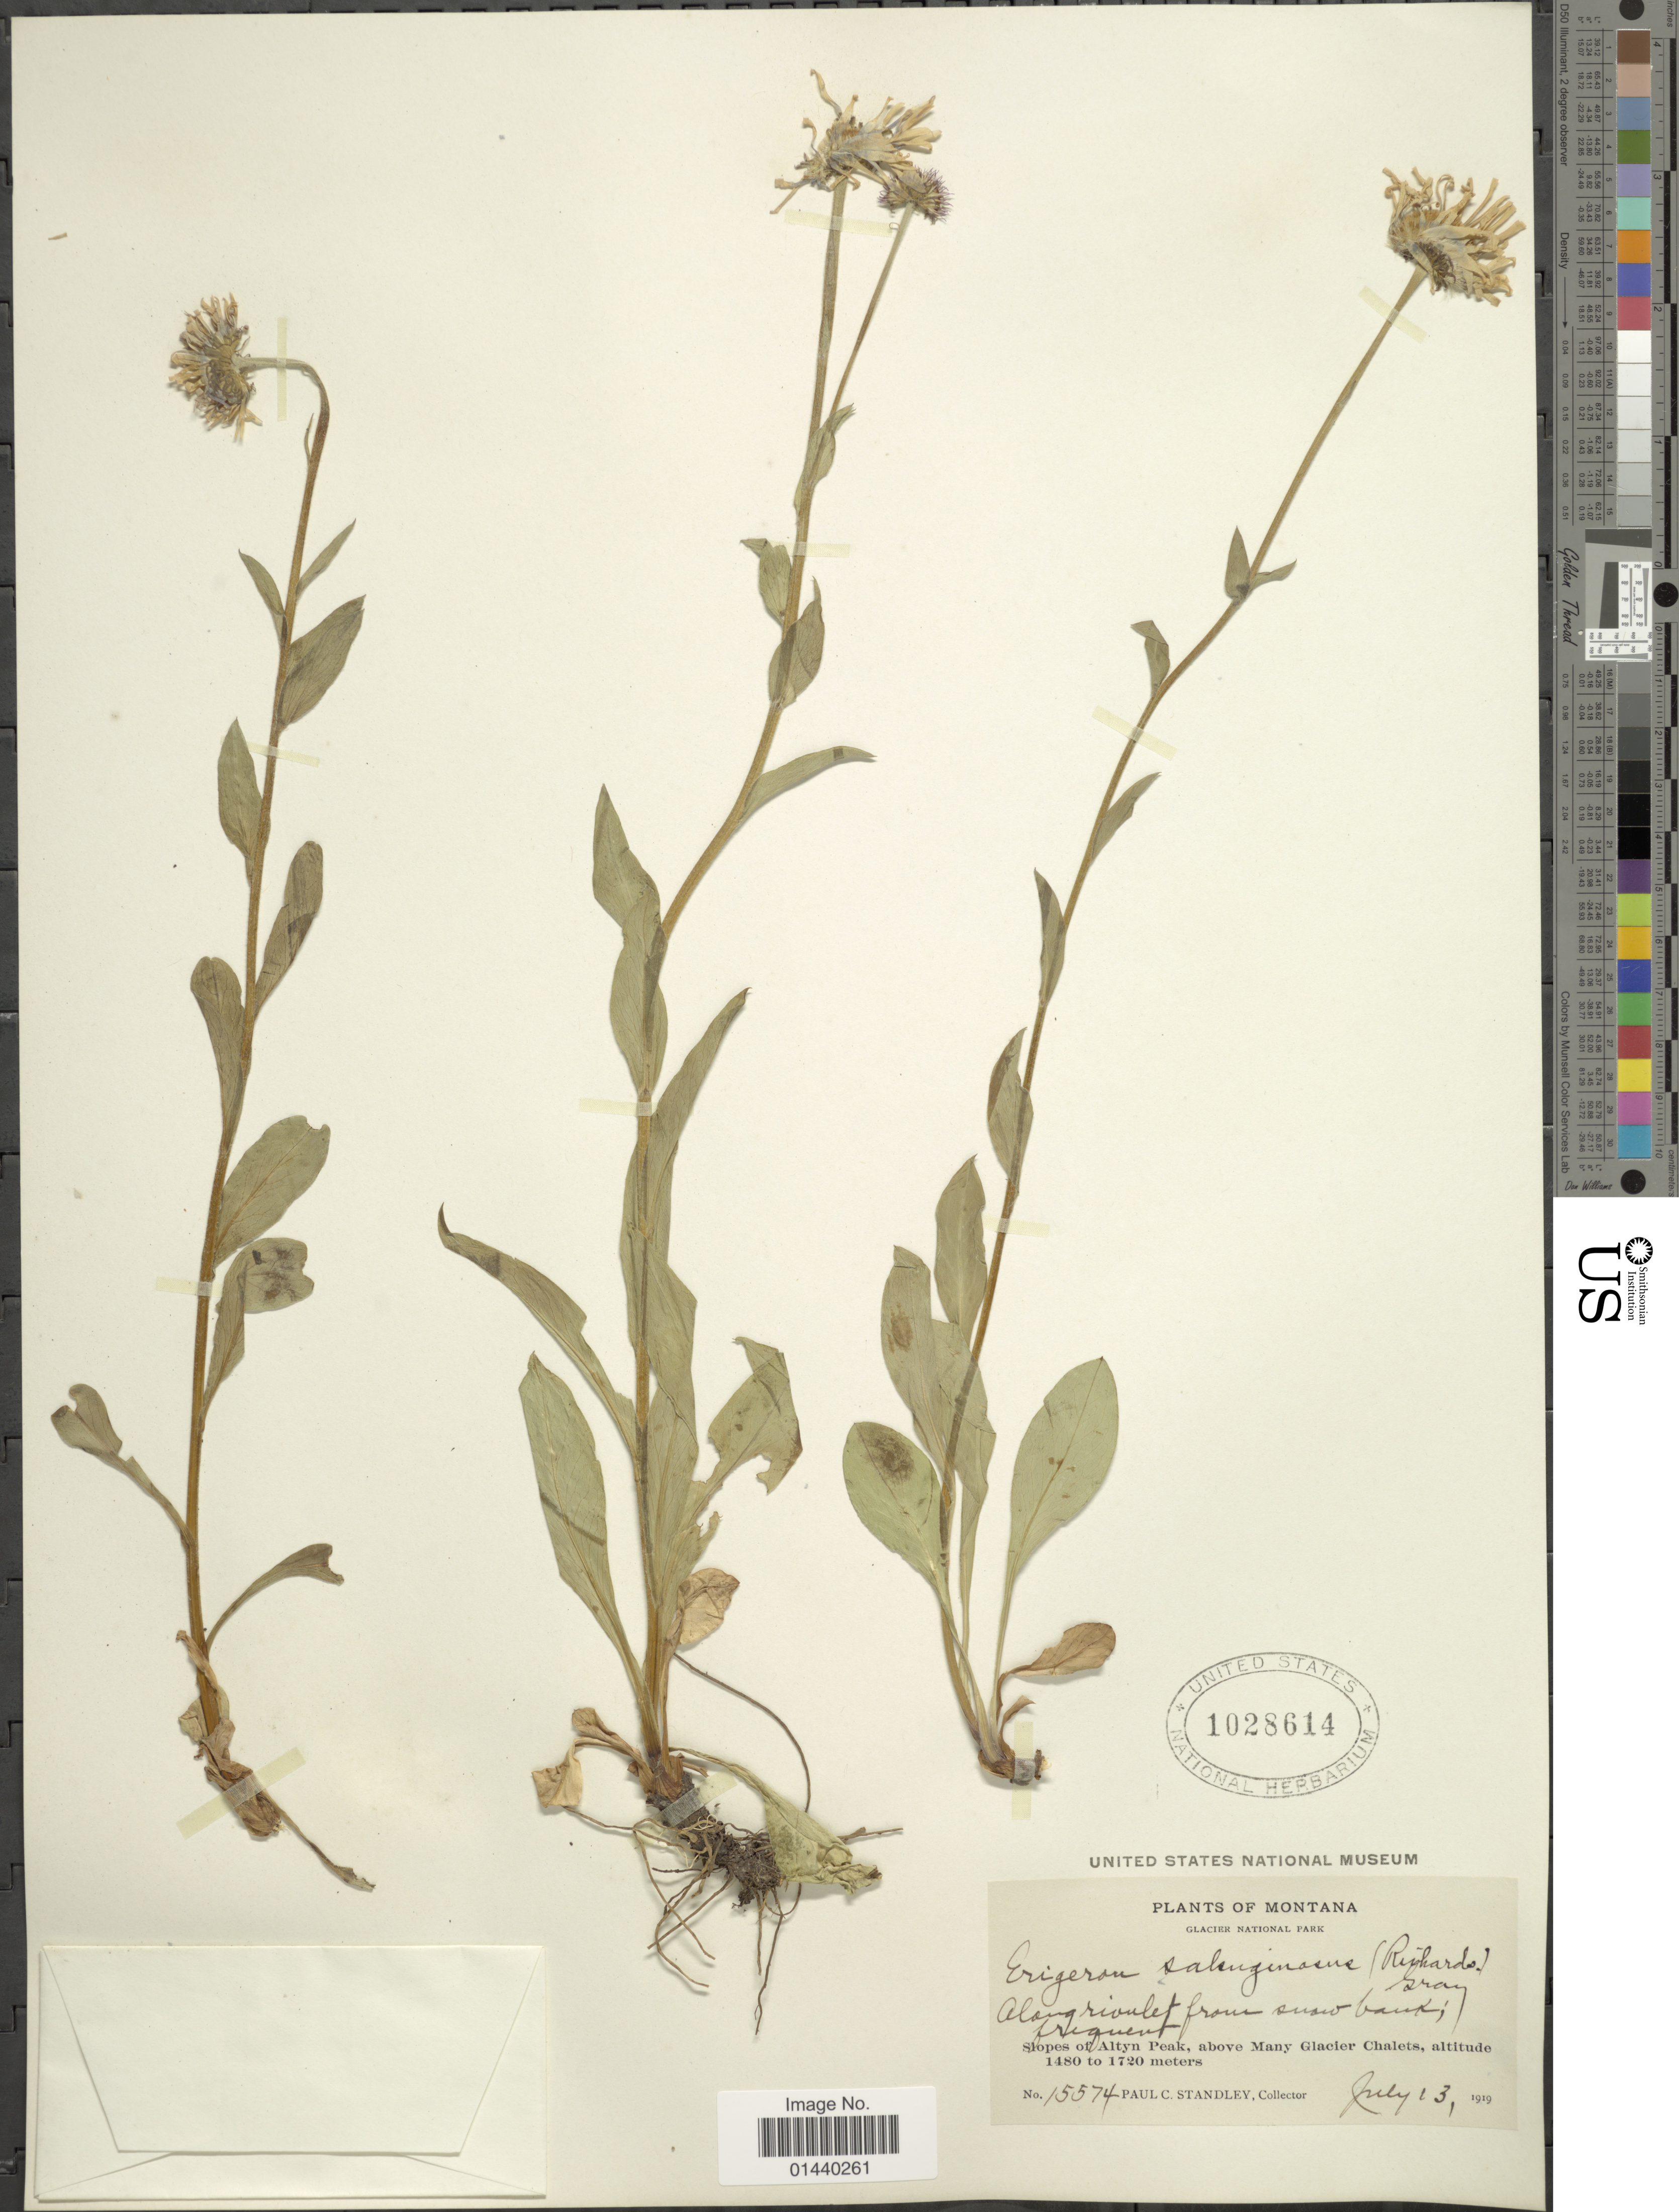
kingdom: Plantae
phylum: Tracheophyta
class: Magnoliopsida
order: Asterales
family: Asteraceae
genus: Erigeron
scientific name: Erigeron salsuginosus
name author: (Richardson ex R. Br.) A. Gray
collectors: P. C. Standley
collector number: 15574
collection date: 1919-07-13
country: United States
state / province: Montana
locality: Glacier National Park. Slopes of Altyn Peak, above Many Glacier Chalets.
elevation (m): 1480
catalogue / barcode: US 1028614